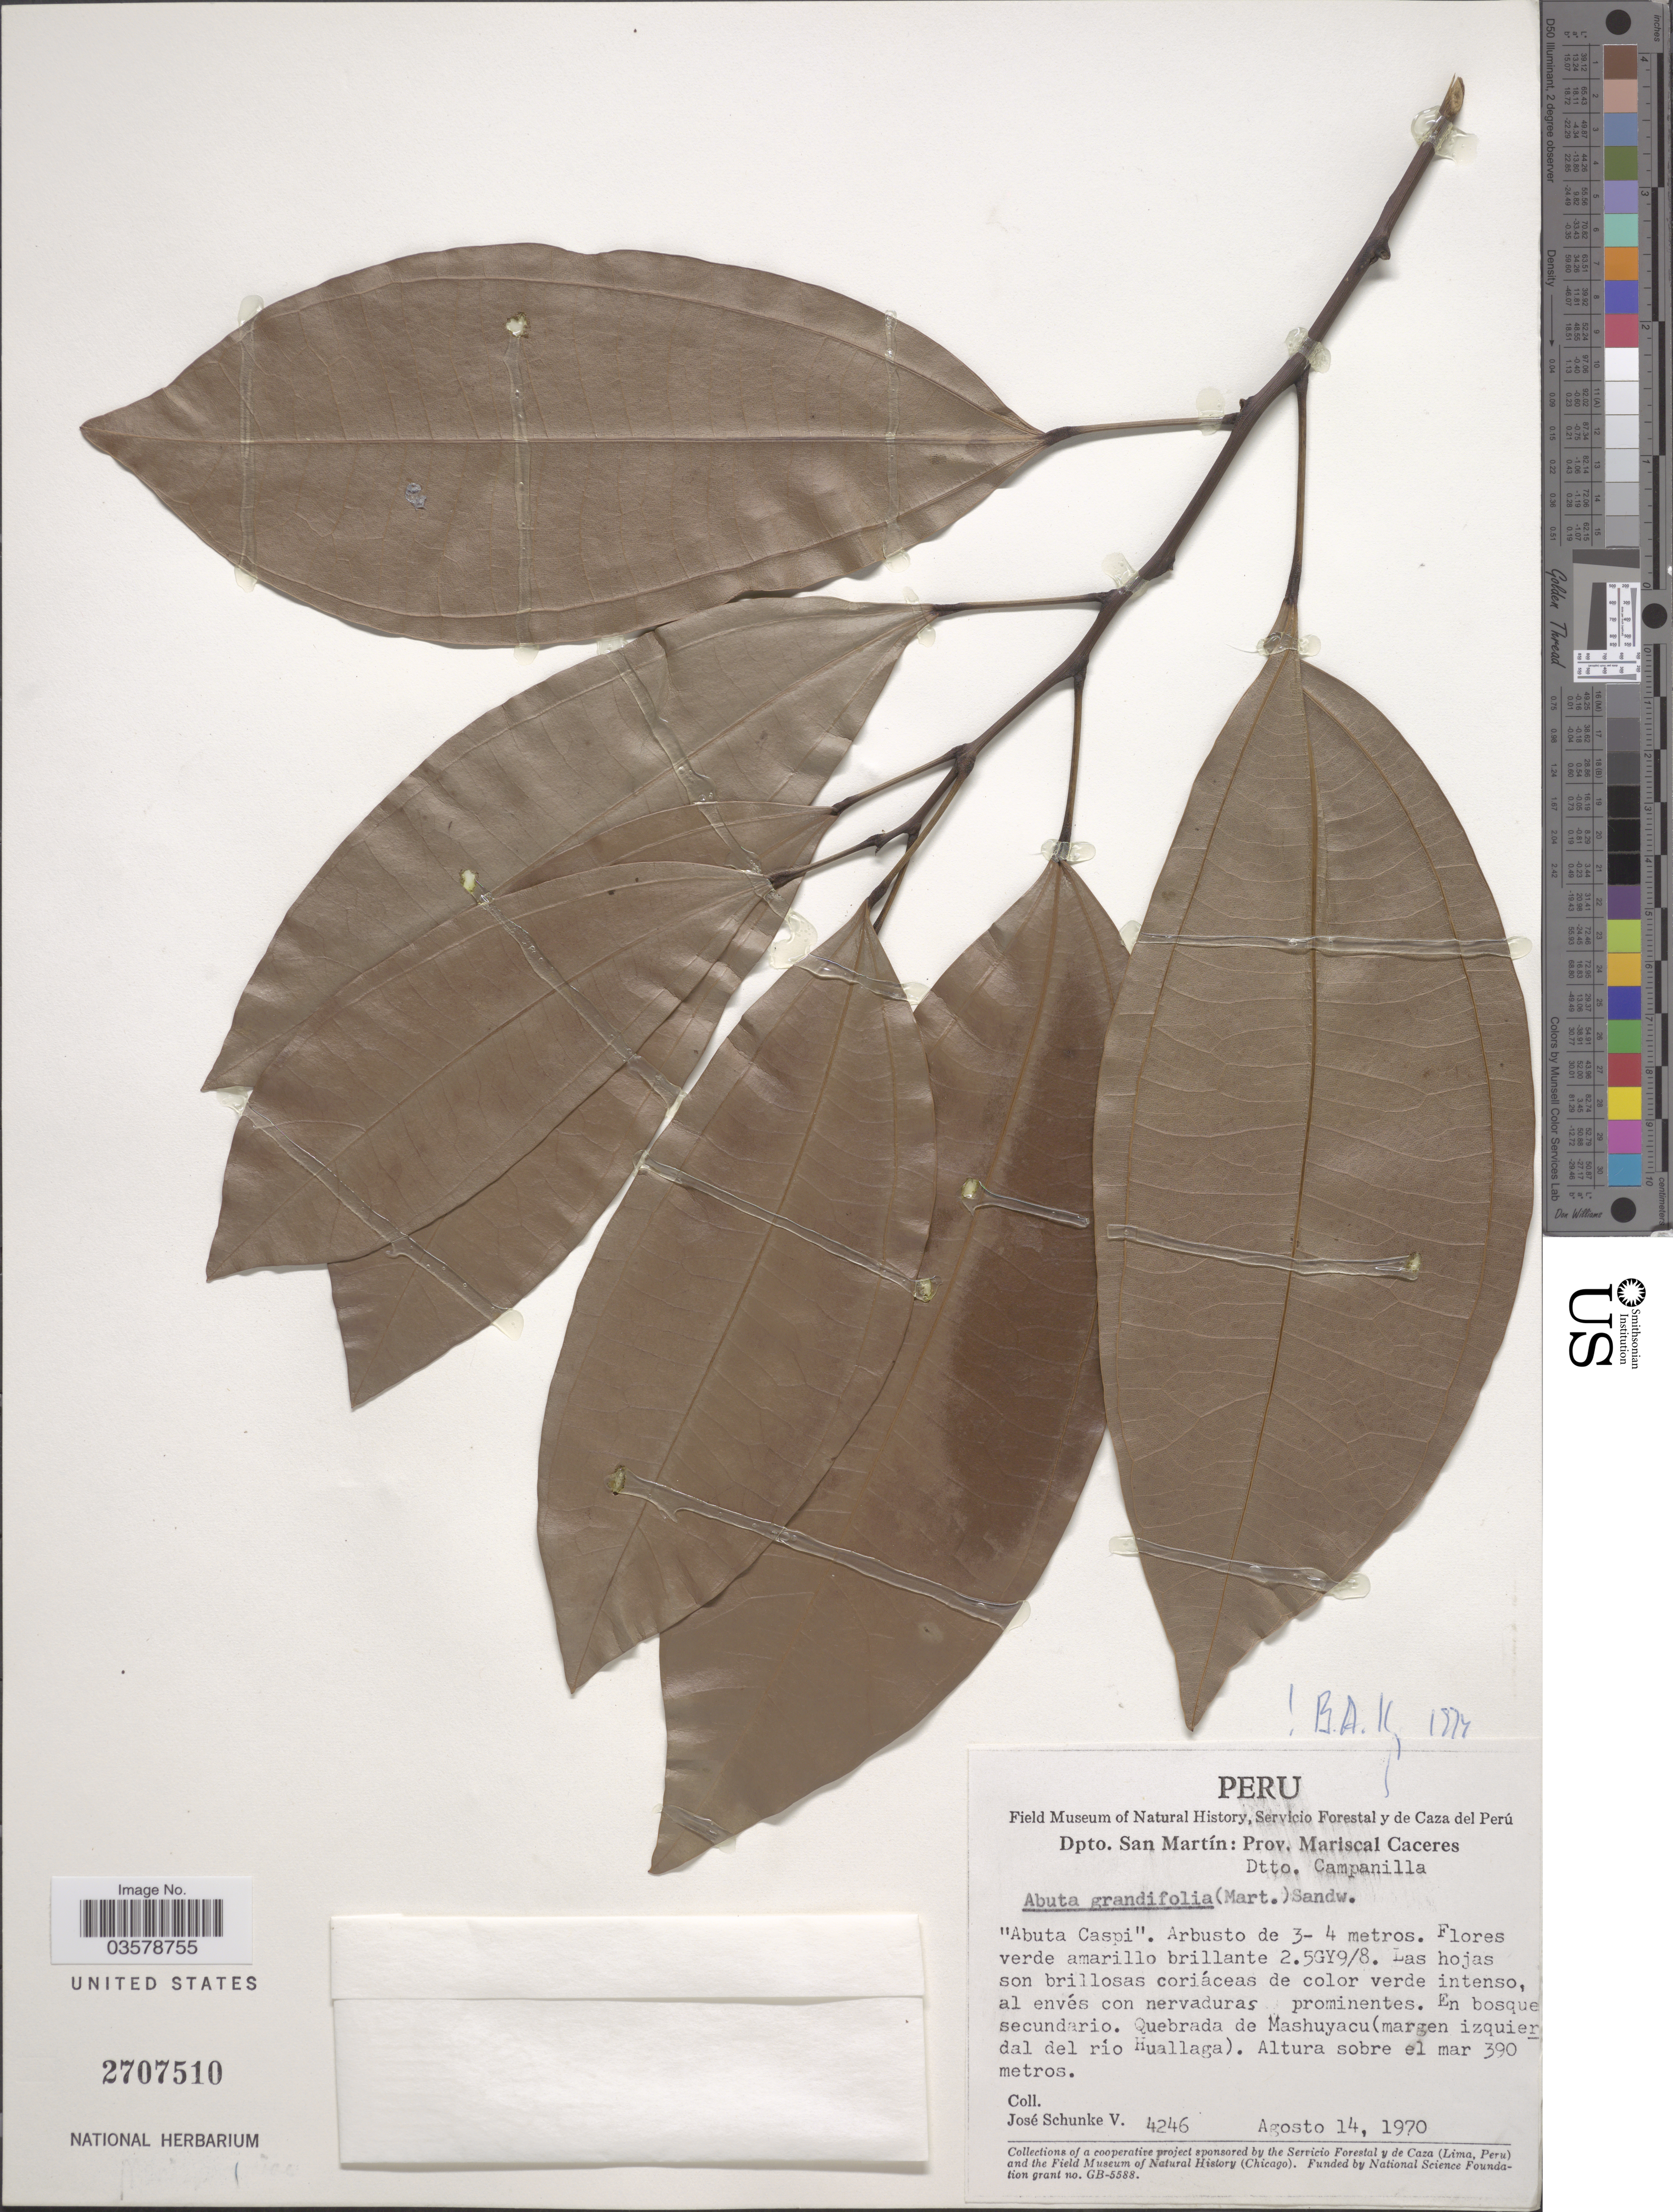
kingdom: Plantae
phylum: Tracheophyta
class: Magnoliopsida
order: Ranunculales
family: Menispermaceae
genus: Abuta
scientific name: Abuta grandifolia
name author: (Mart.) Sandwith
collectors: J. Schunke Vigo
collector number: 4246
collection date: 1970-08-14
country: Peru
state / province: San Martín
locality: Dpto. San Martín: Prov. Mariscal Caceres, Dtto. Campanilla. Quebrada de Mashuyacu (margen izquien dal del rio Huallaga).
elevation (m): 390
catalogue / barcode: US 2707510